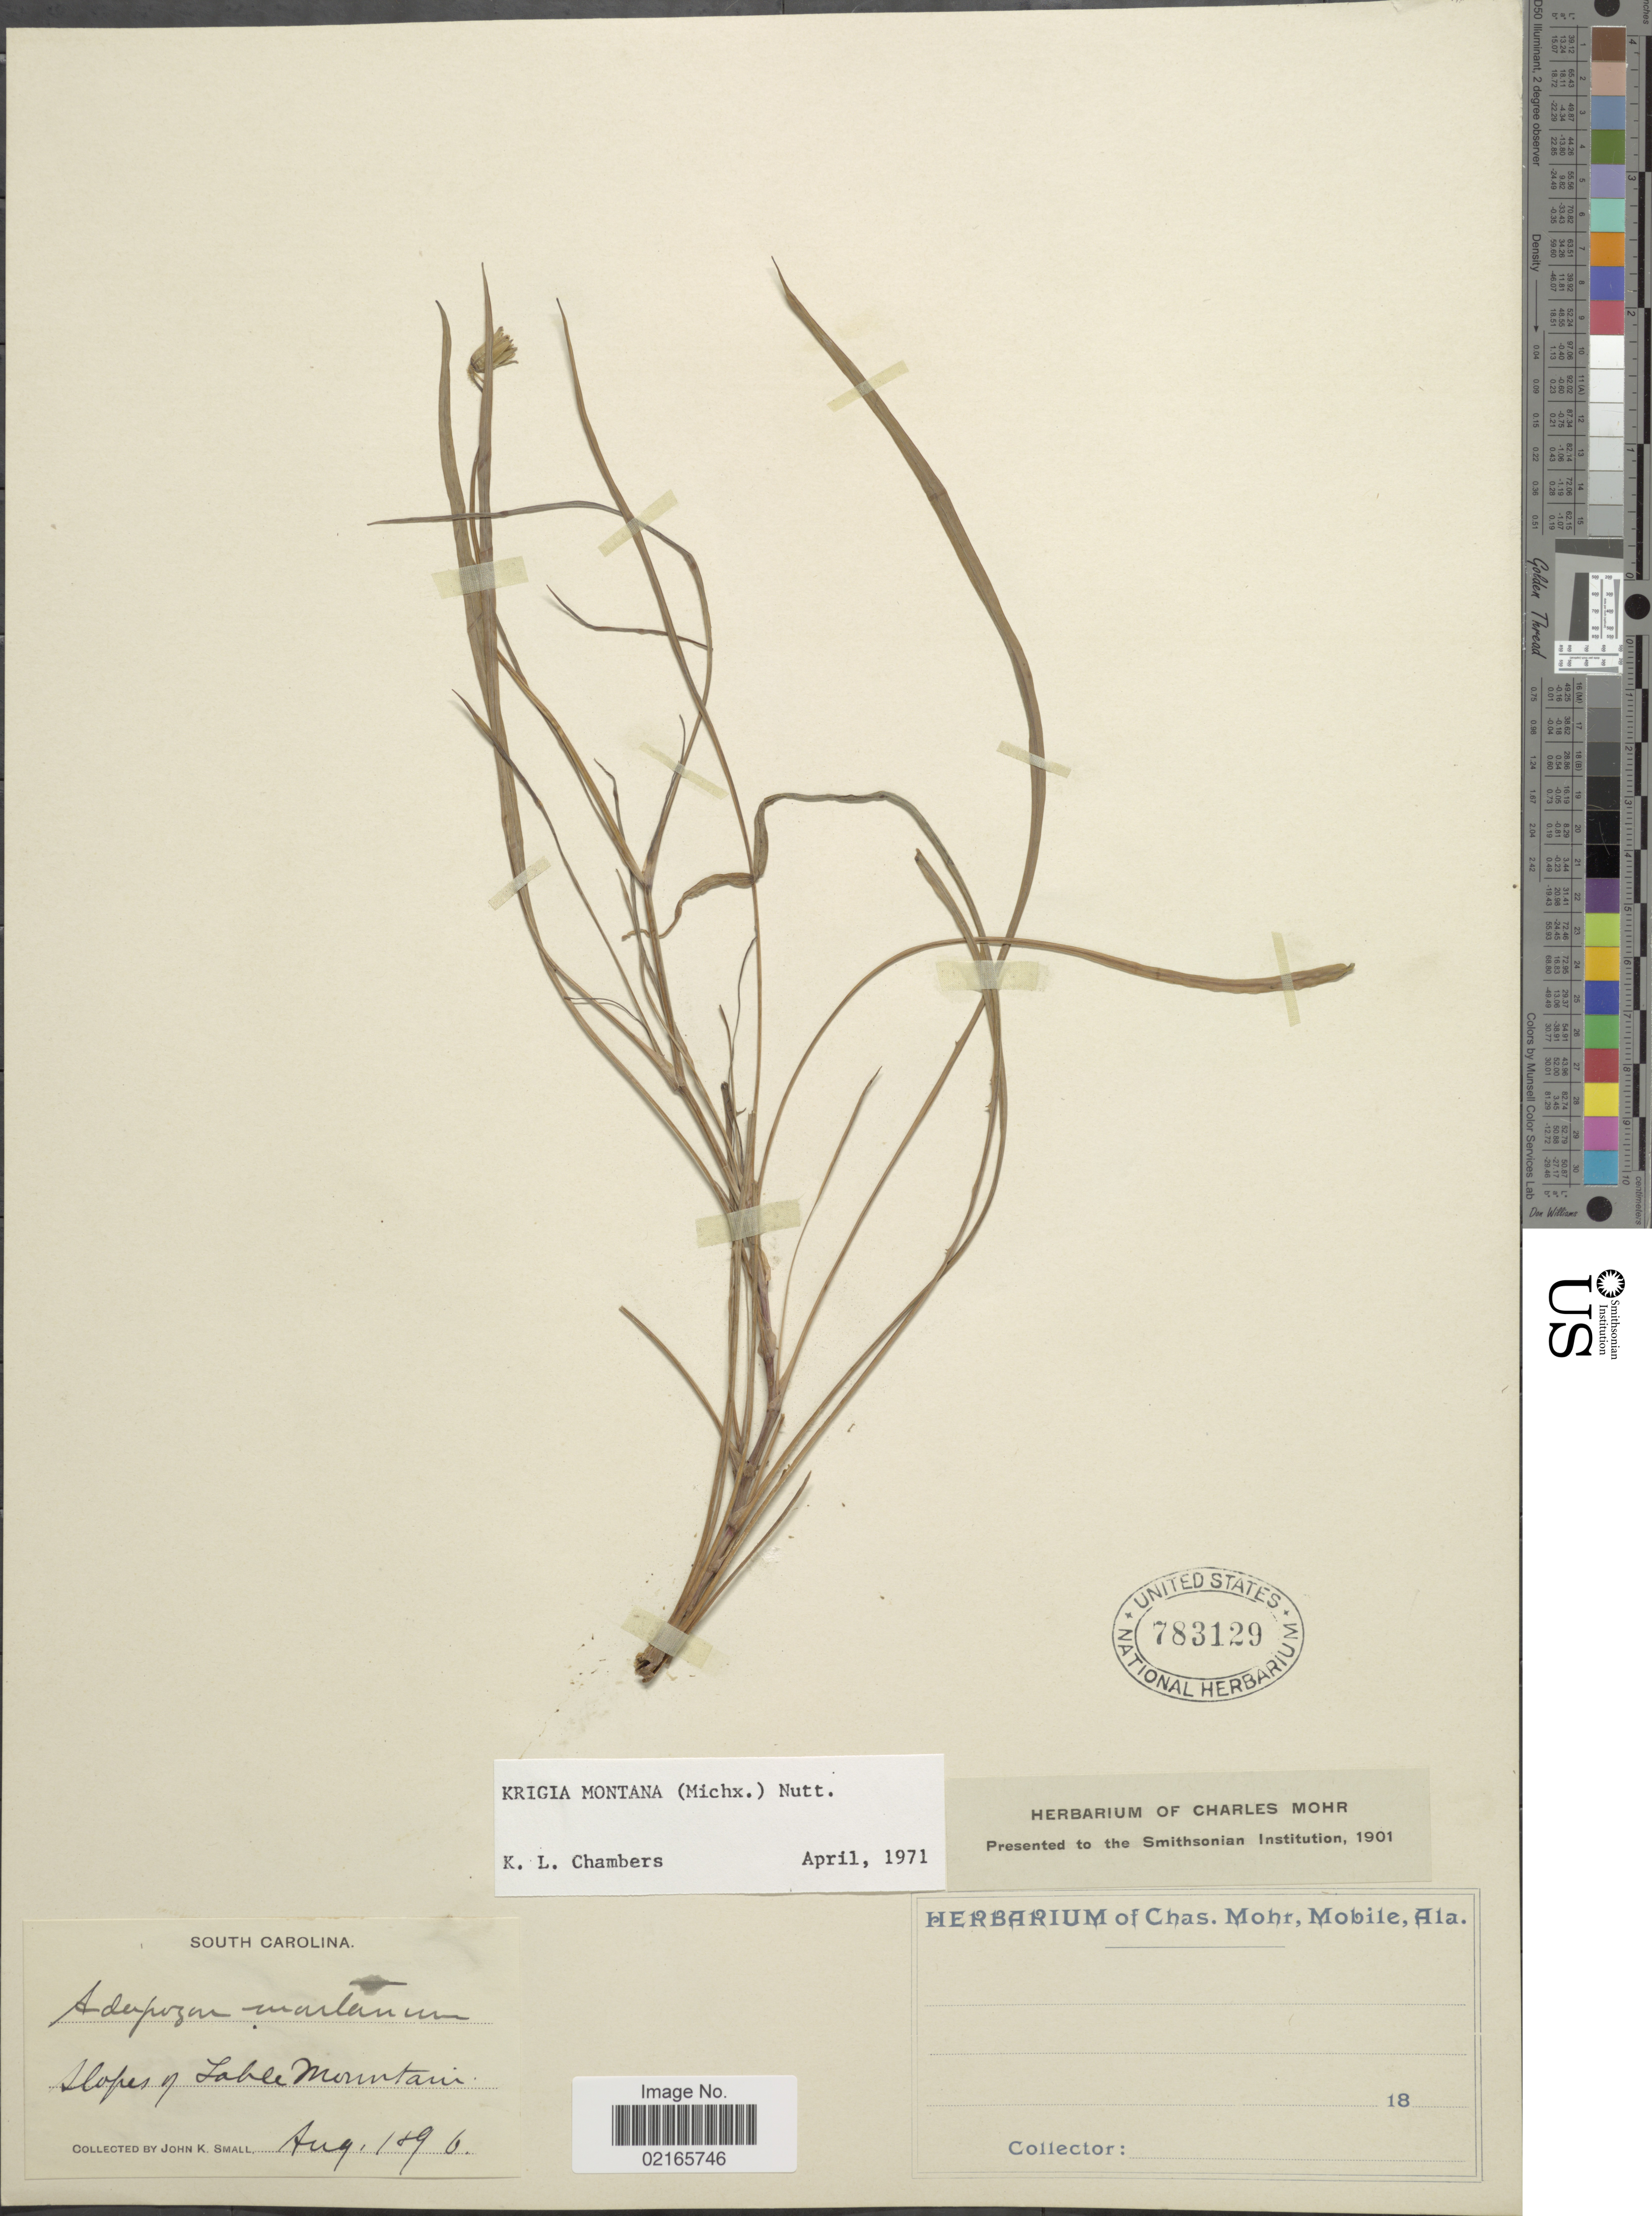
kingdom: Plantae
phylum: Tracheophyta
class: Magnoliopsida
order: Asterales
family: Asteraceae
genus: Krigia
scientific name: Krigia montana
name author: Nutt.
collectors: J. K. Small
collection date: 1896-08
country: United States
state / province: South Carolina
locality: Slopes of Table Mountain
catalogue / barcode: US 783129